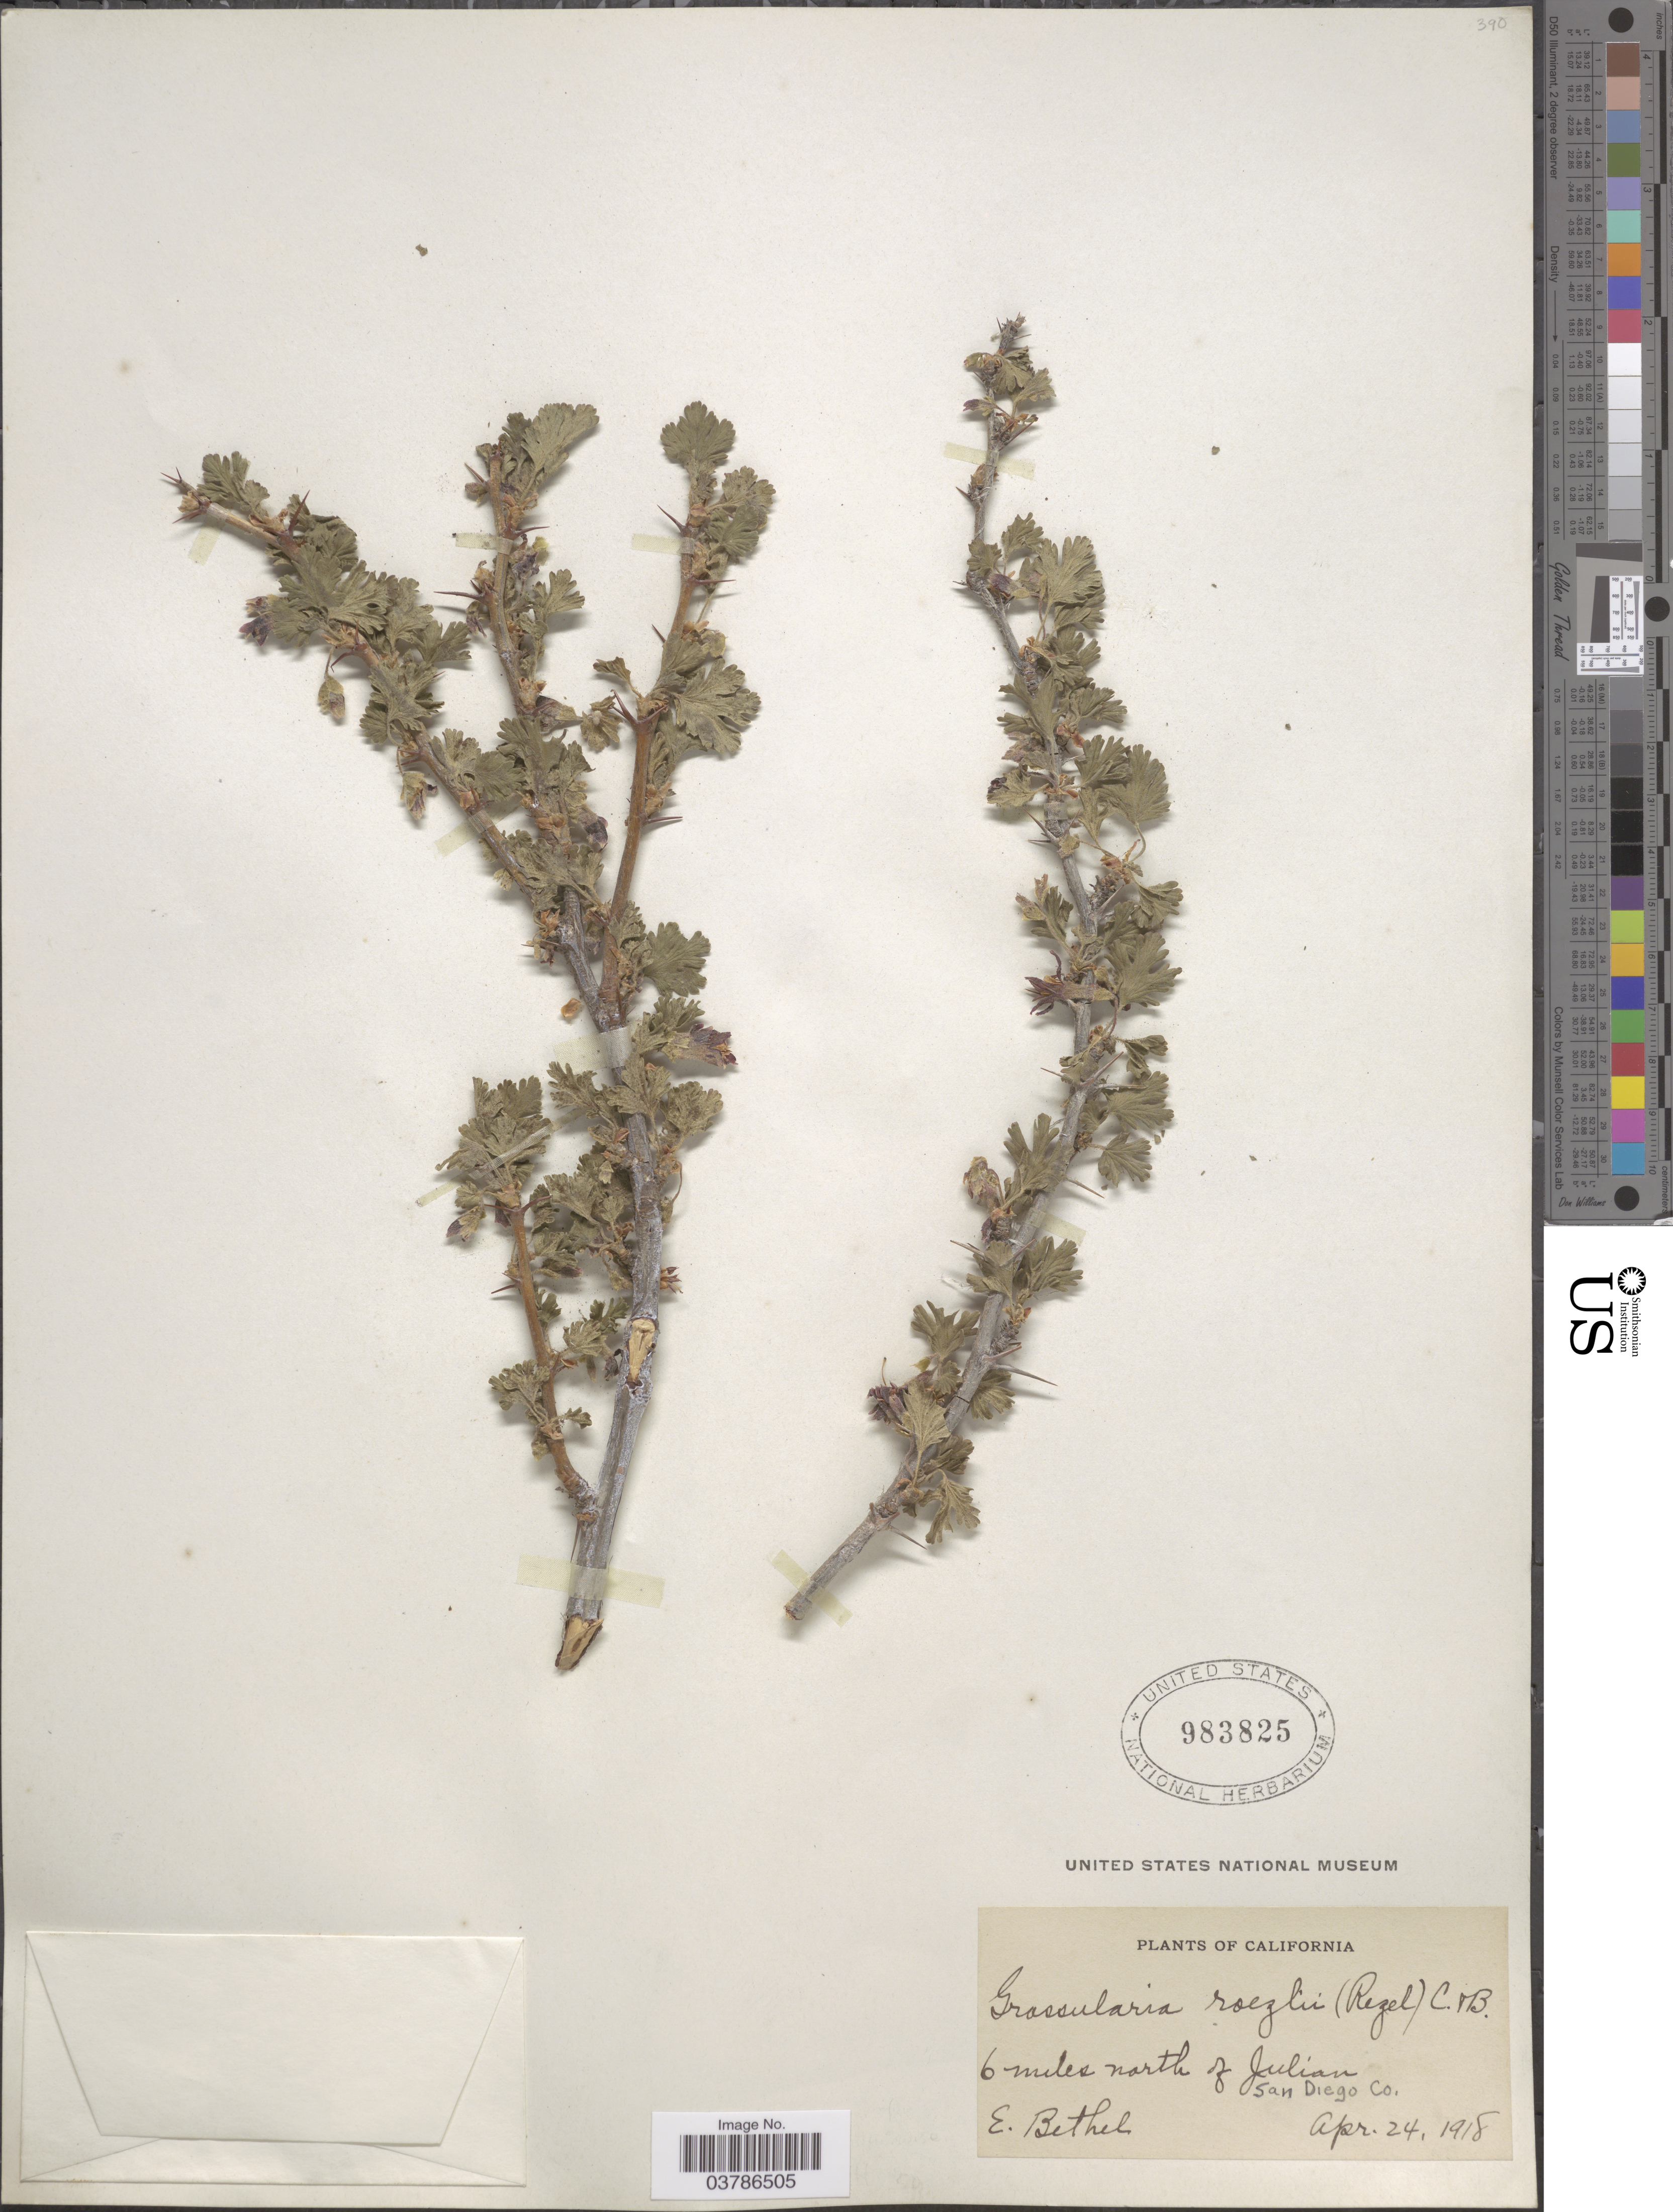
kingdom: Plantae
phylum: Tracheophyta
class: Magnoliopsida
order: Saxifragales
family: Grossulariaceae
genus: Ribes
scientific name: Ribes roezlii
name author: Regel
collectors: E. Bethel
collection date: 1918-04-24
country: United States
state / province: California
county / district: San Diego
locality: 6 miles north of Julian. San Diego Co.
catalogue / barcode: US 983825